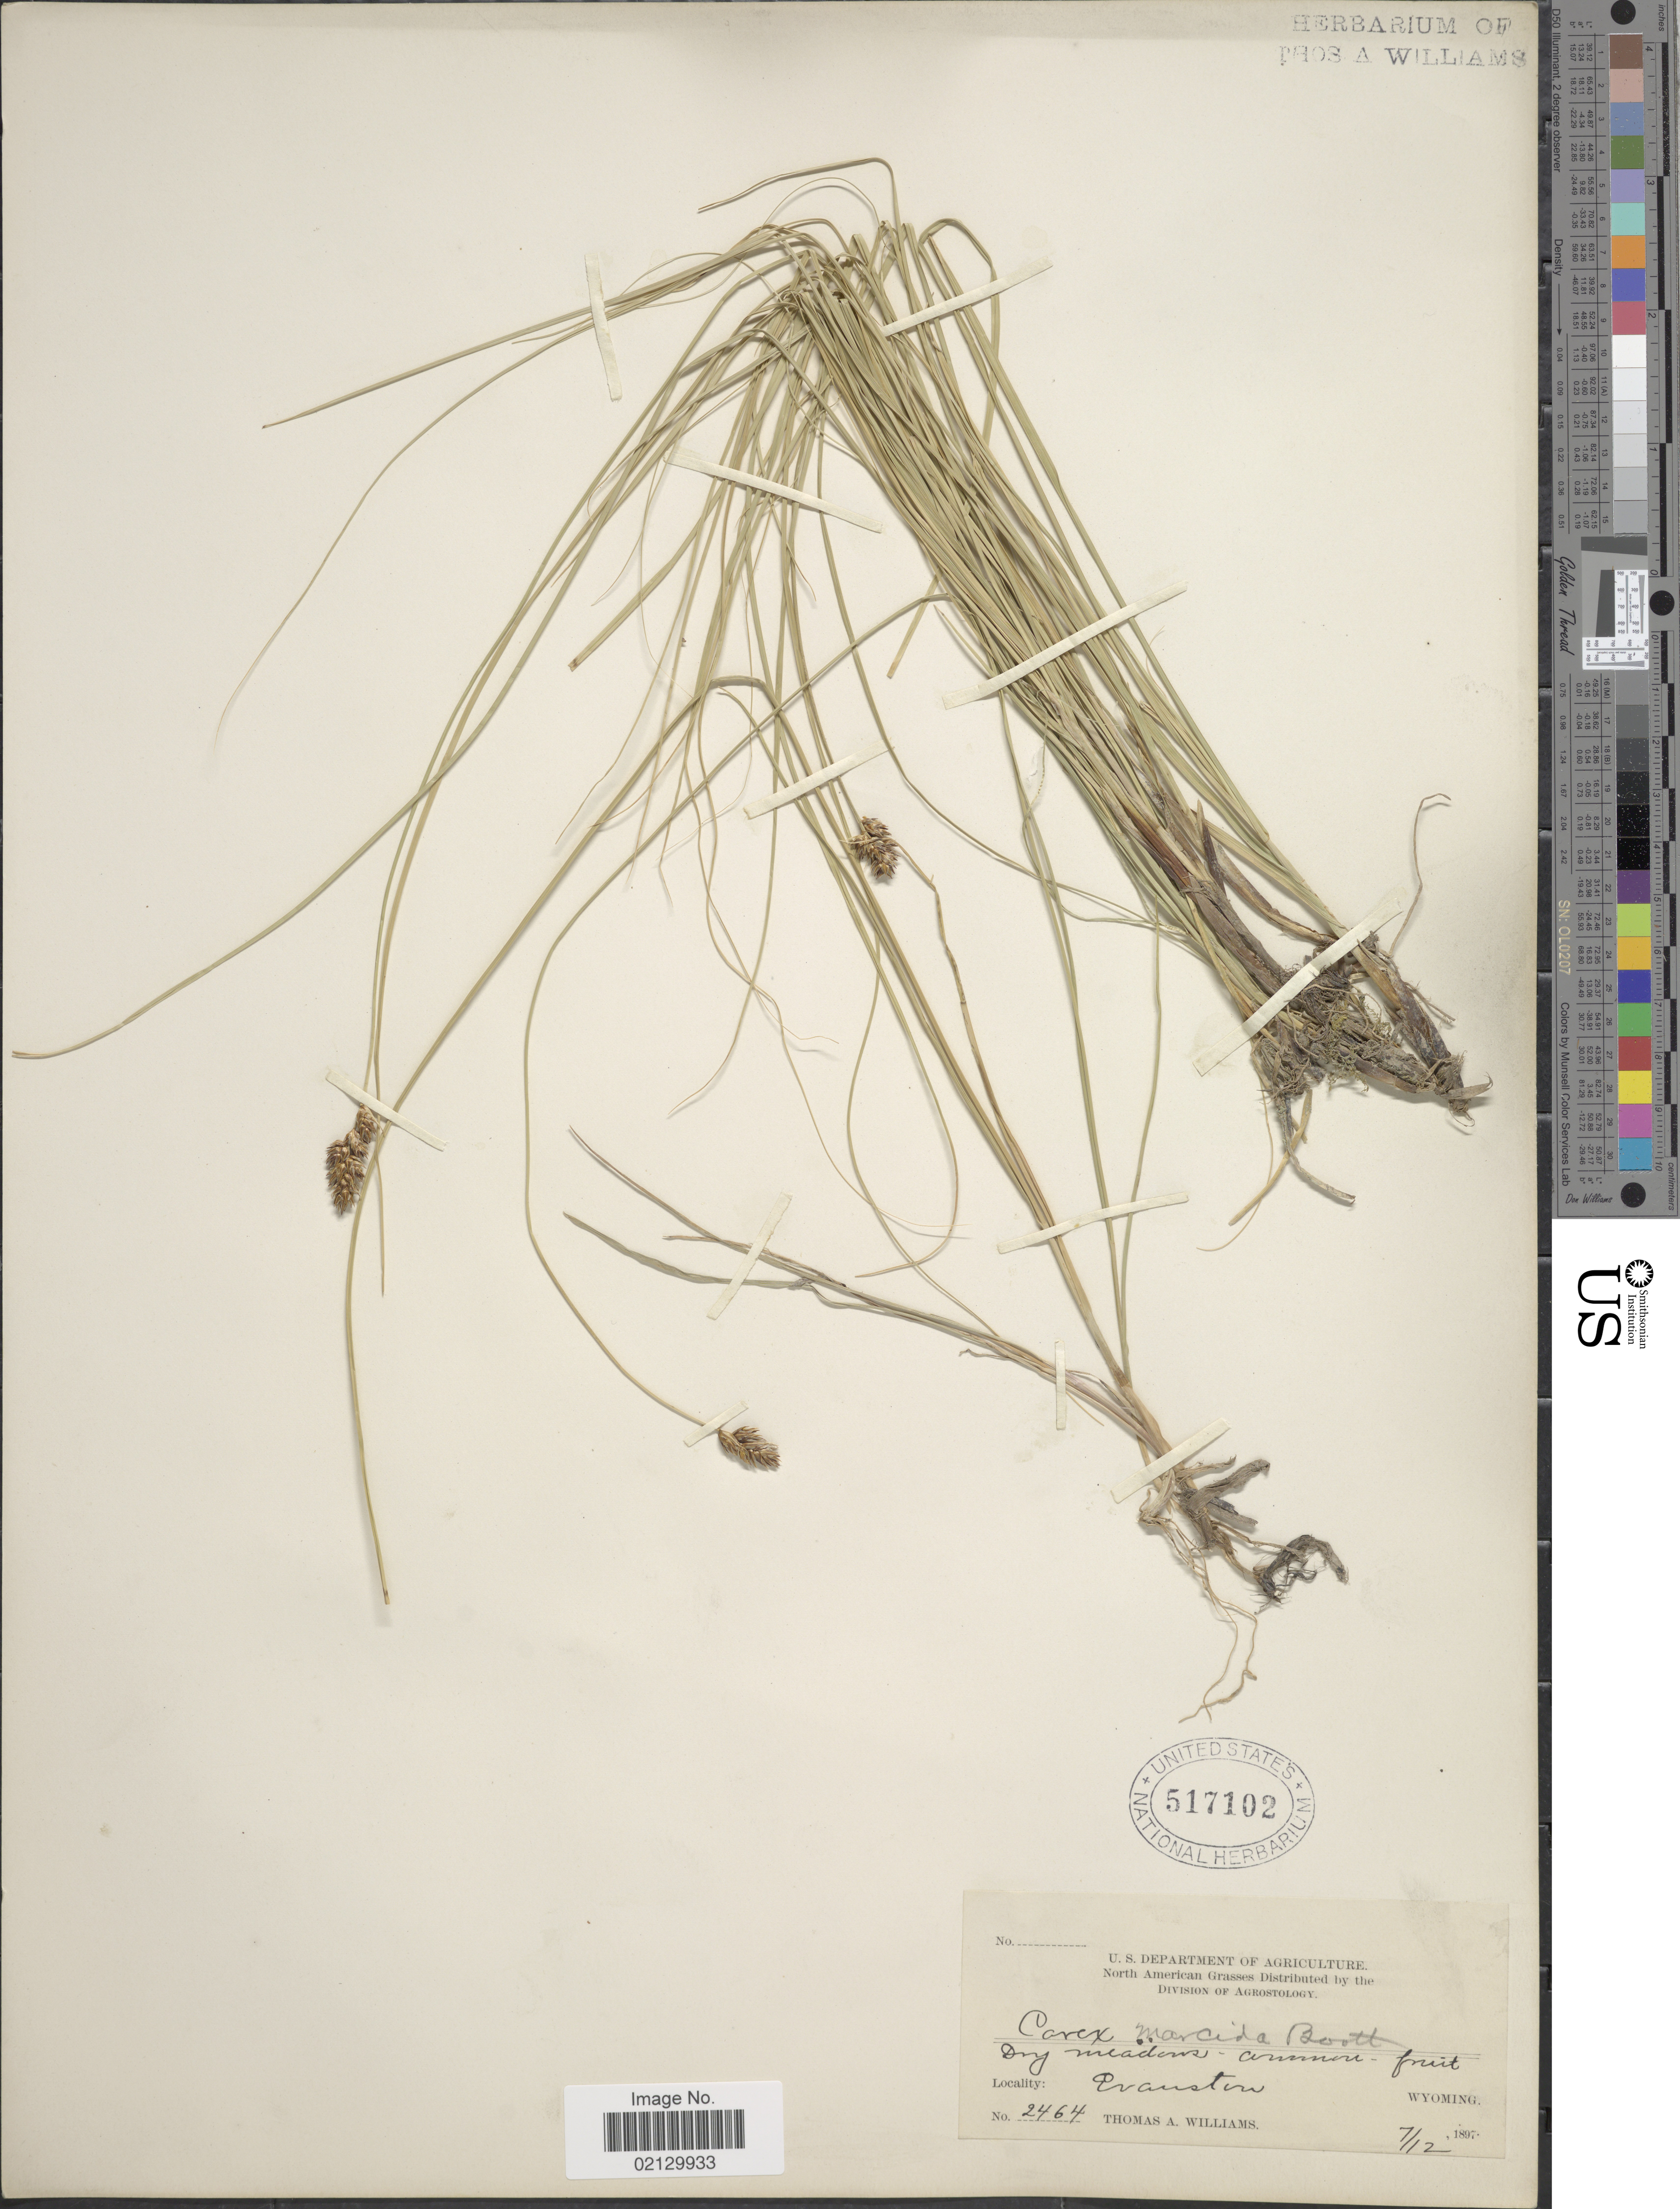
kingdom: Plantae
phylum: Tracheophyta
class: Liliopsida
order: Poales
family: Cyperaceae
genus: Carex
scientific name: Carex praegracilis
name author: W. Boott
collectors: T. A. Williams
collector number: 2464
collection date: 1897-07-12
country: United States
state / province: Wyoming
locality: Evanston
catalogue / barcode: US 517102